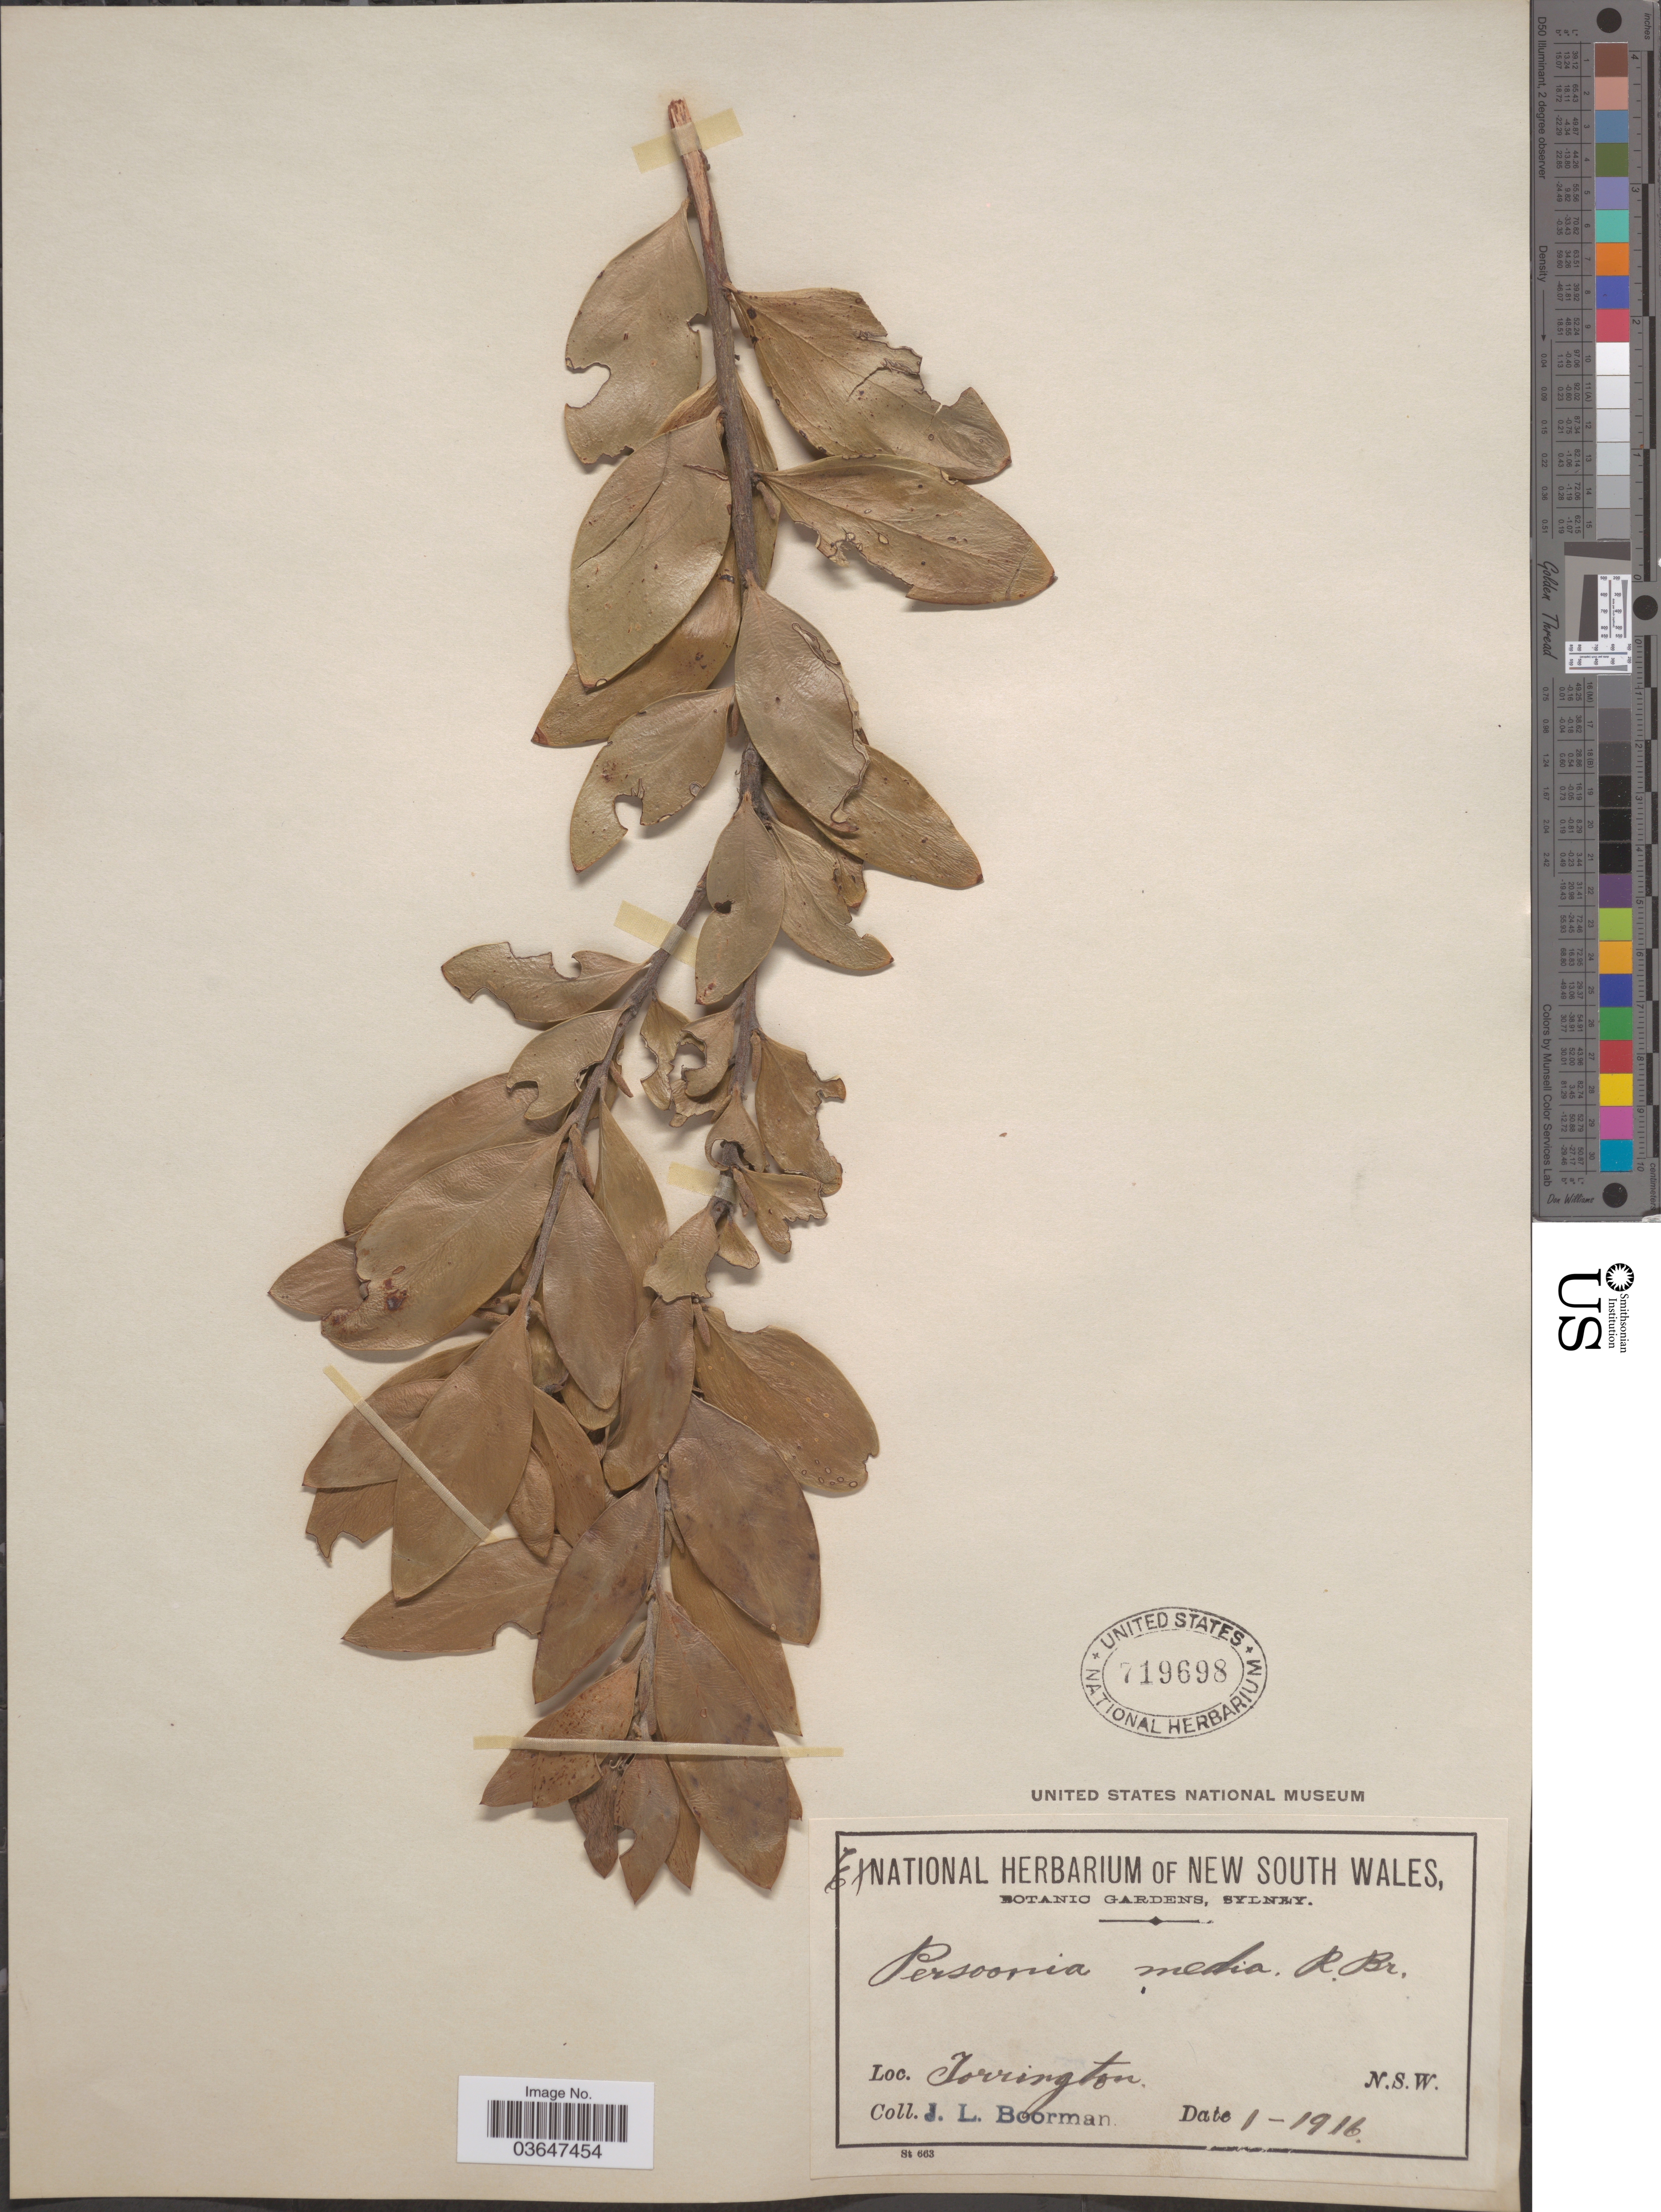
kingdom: Plantae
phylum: Tracheophyta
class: Magnoliopsida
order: Proteales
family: Proteaceae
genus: Persoonia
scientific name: Persoonia media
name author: R. Br.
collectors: J. Boorman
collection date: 1916-01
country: Australia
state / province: New South Wales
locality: Torringon.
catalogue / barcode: US 719698